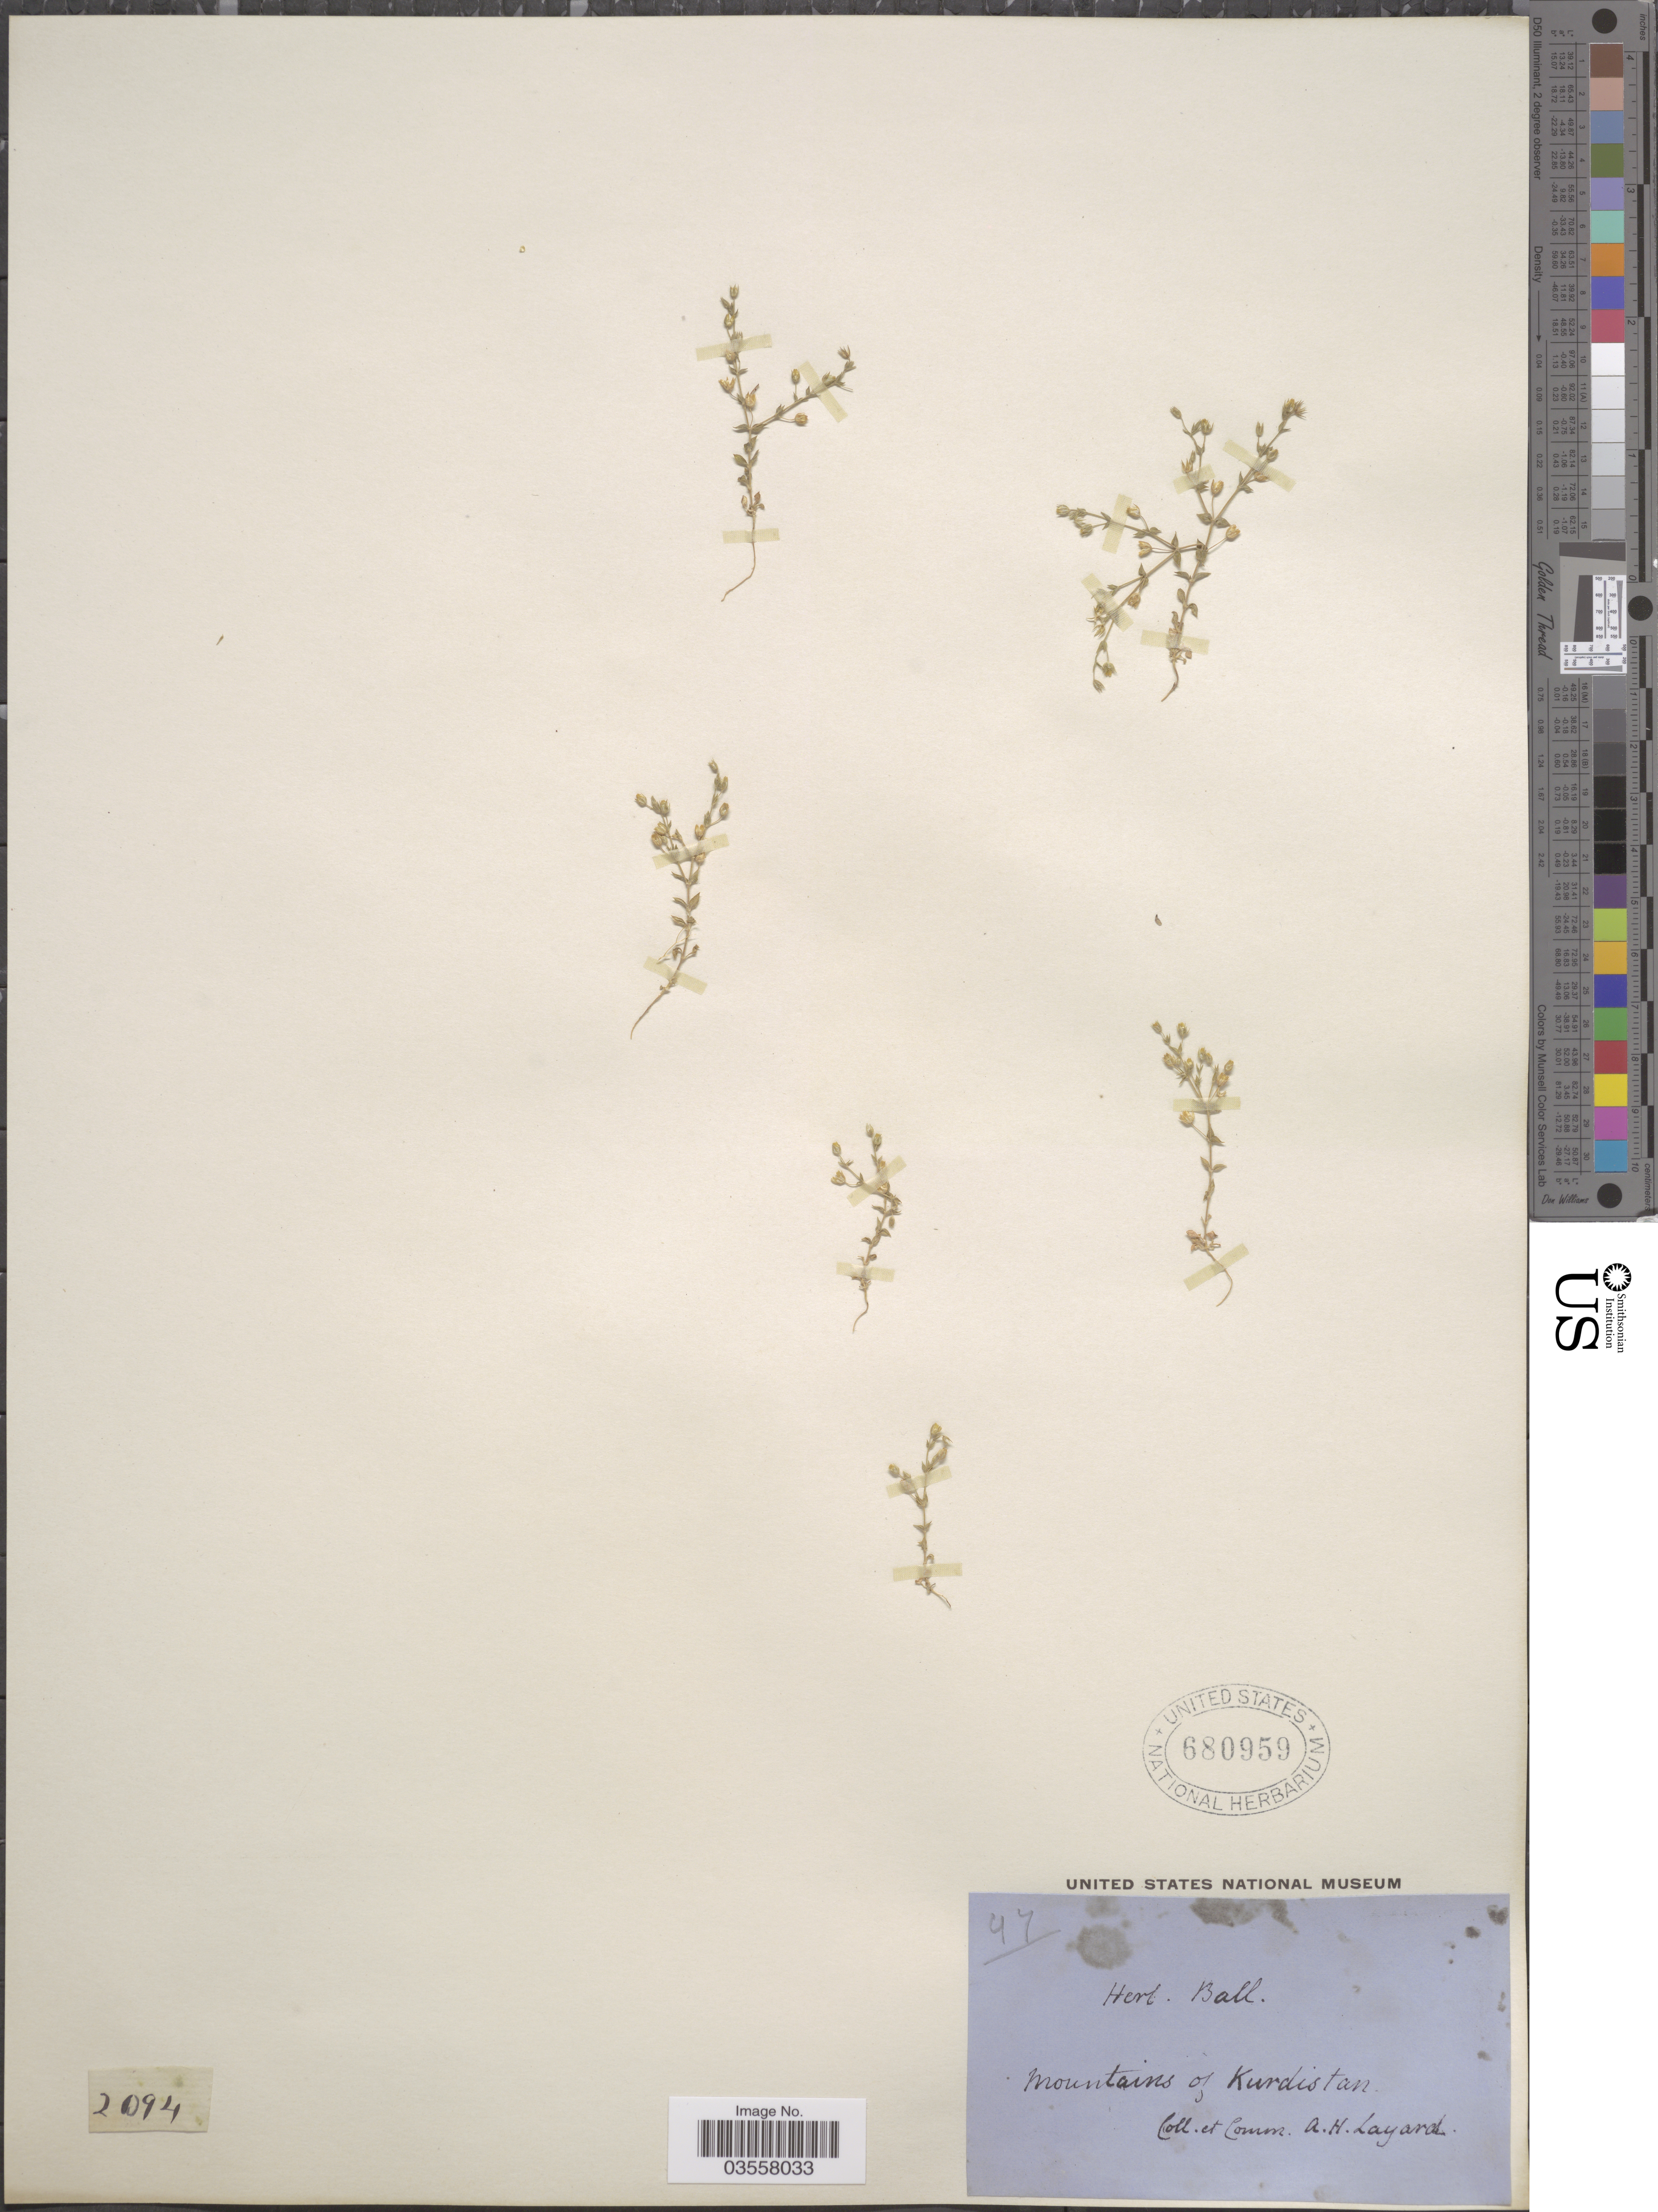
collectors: A. Layard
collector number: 47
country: Iran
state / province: Kurdistan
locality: Mountains of Kurdistan.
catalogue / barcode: US 680959